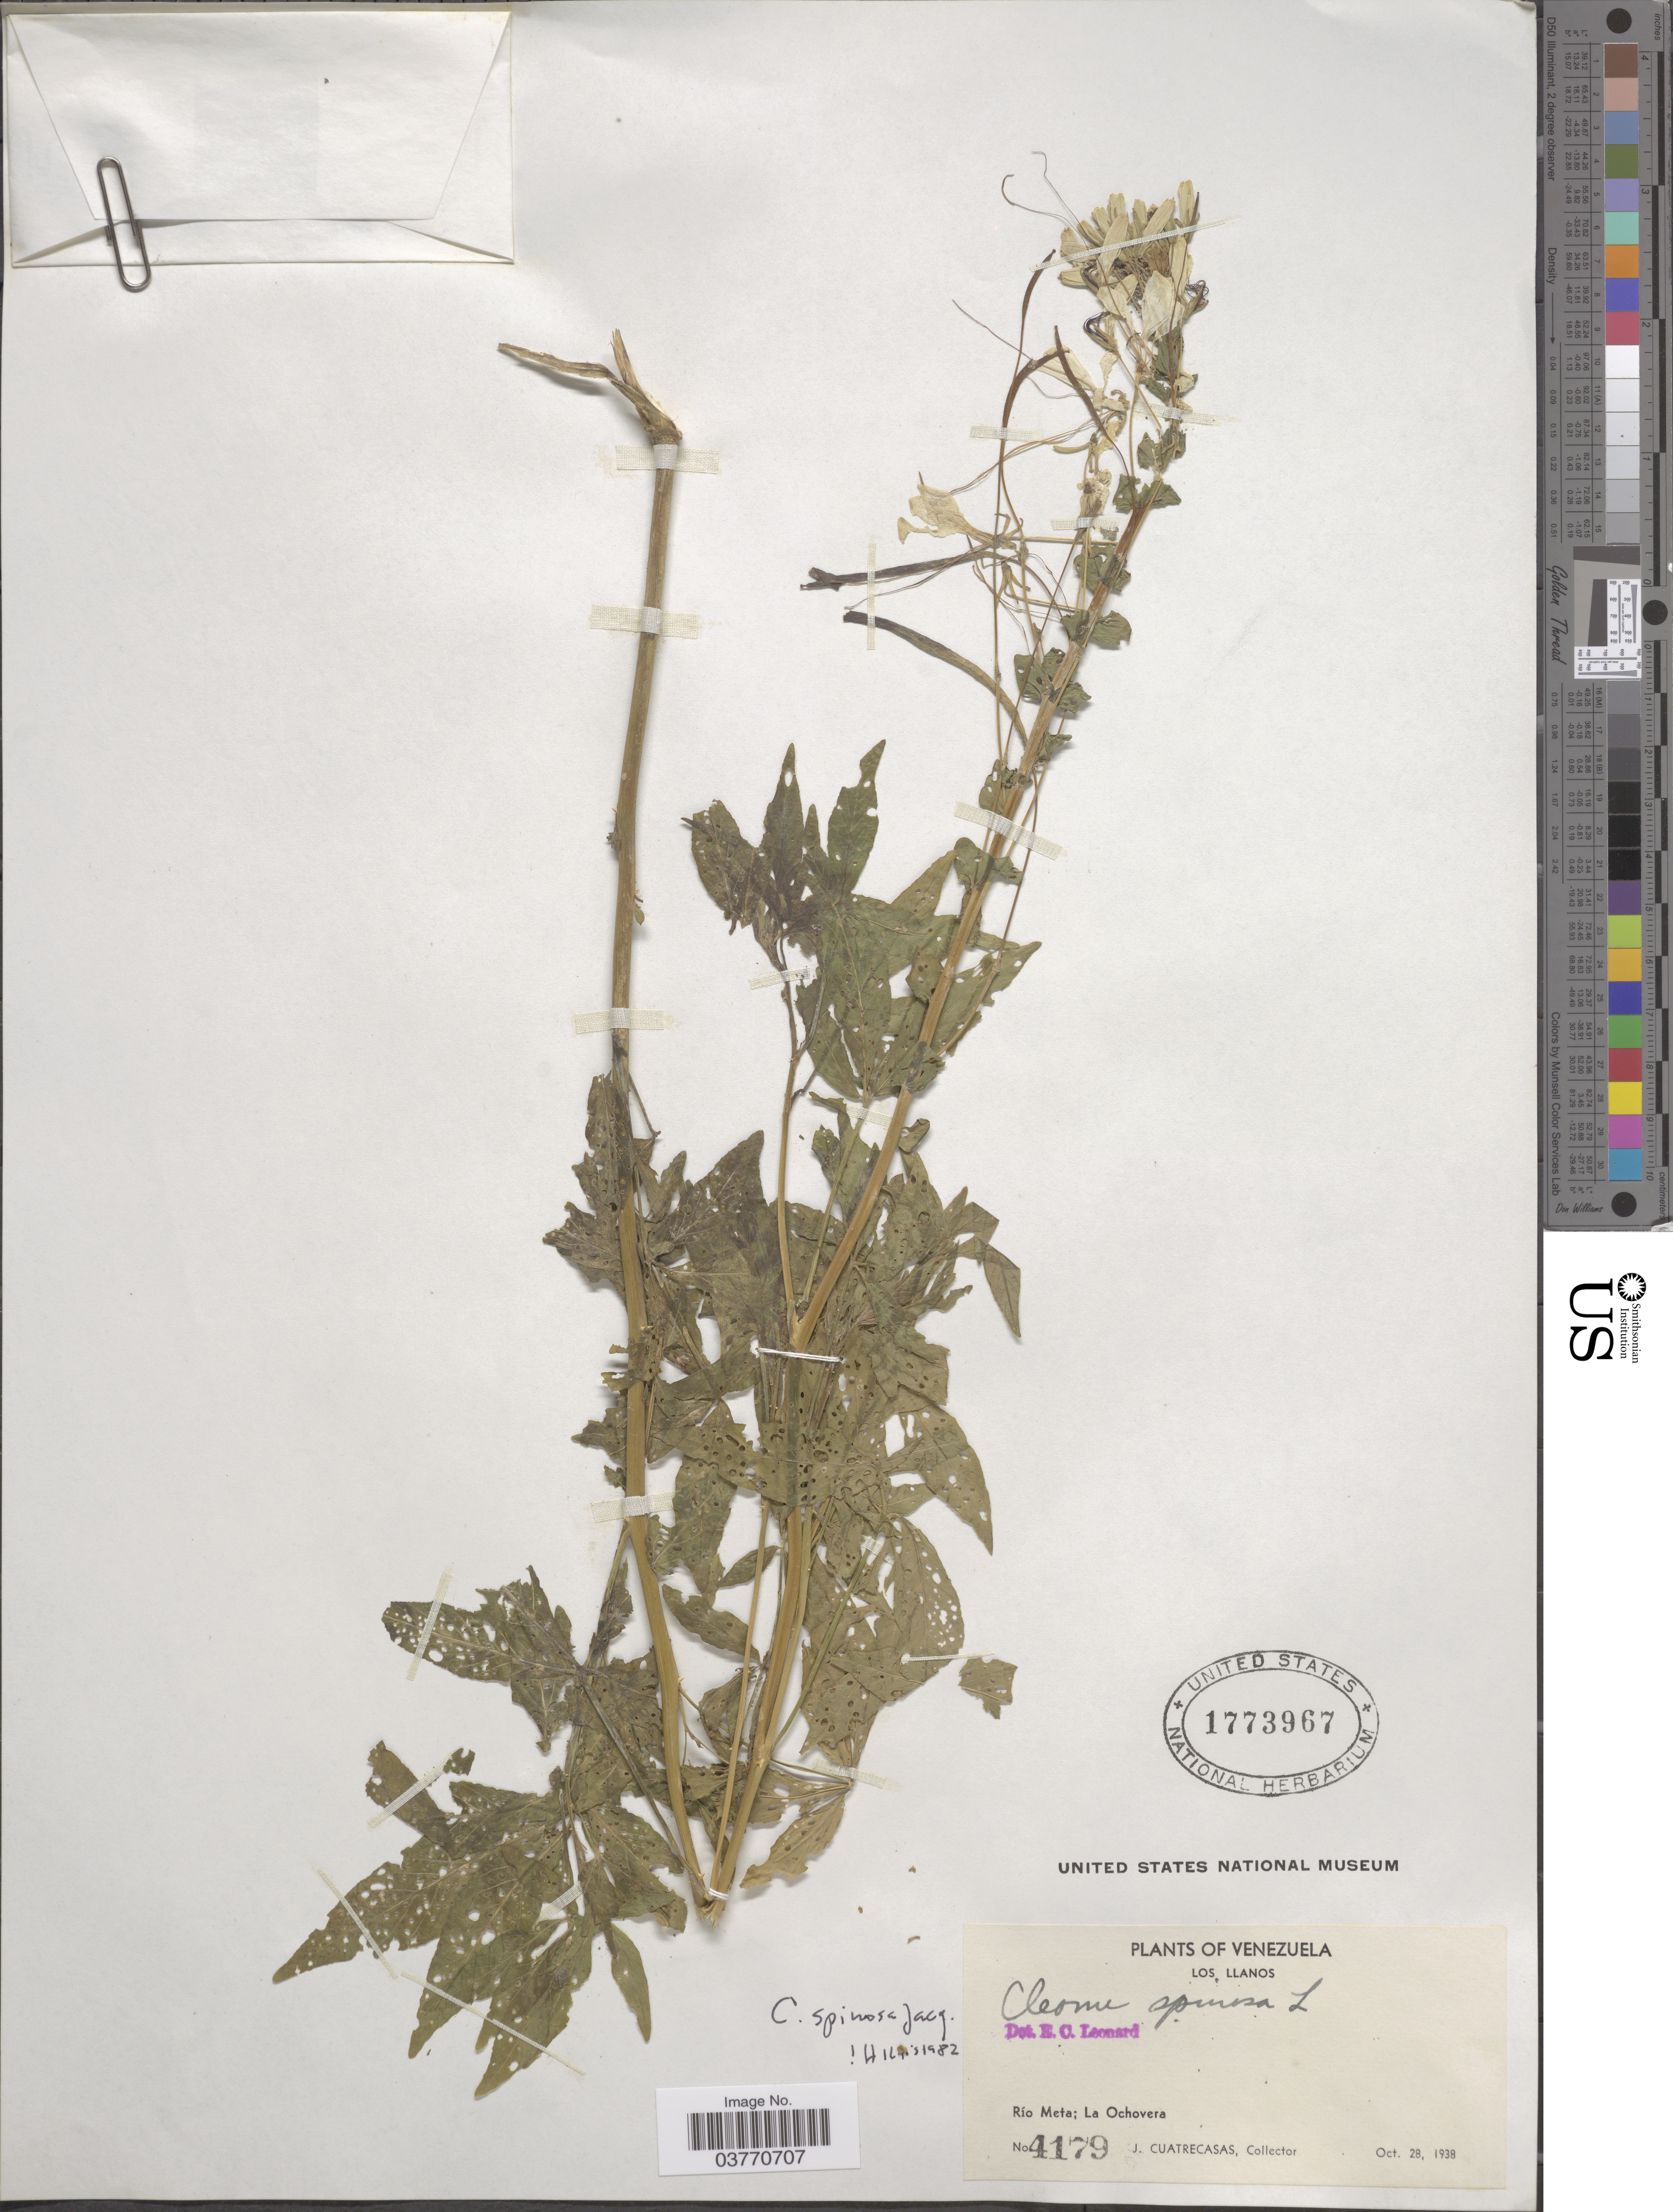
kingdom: Plantae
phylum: Tracheophyta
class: Magnoliopsida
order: Brassicales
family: Cleomaceae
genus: Tarenaya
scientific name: Tarenaya spinosa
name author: (Jacq.) Raf.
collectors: J. Cuatrecasas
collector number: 4179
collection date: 1938-10-28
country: Venezuela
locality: Los Llanos. Río Meta; La Ochovera.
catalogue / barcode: US 1773967